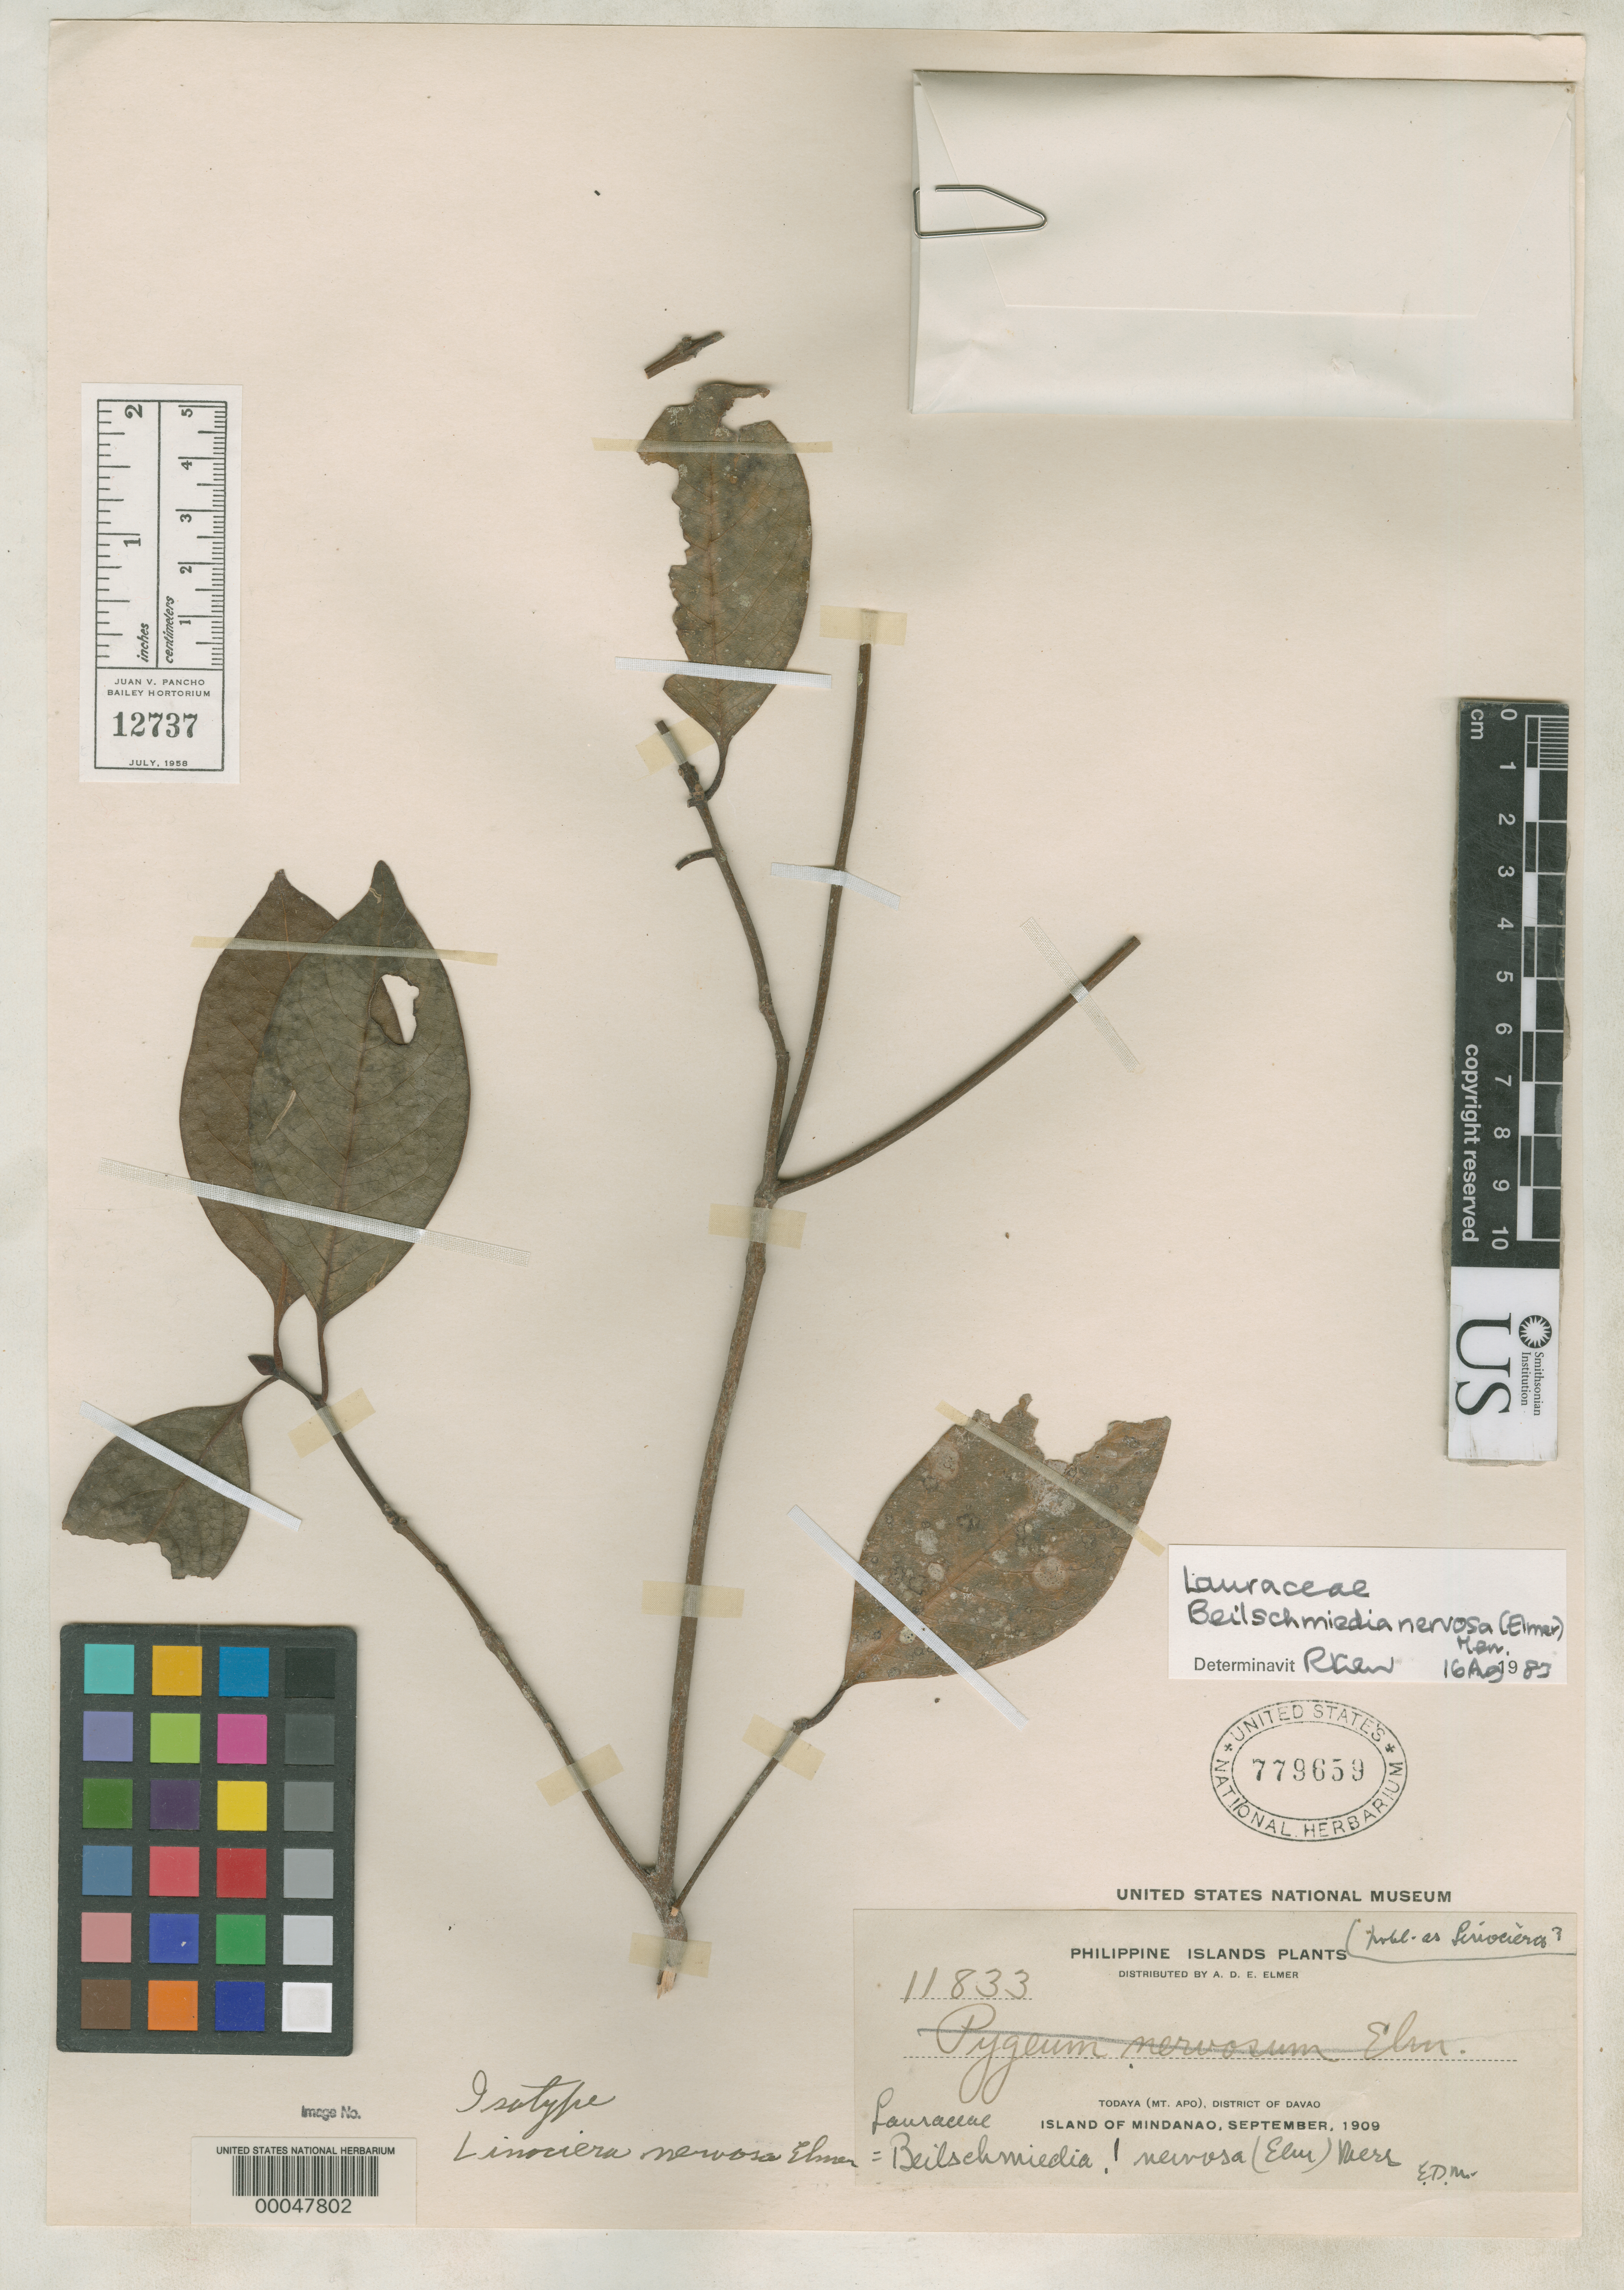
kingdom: Plantae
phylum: Tracheophyta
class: Magnoliopsida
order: Lamiales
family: Oleaceae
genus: Linociera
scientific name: Linociera nervosa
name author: Elmer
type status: Isotype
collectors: A. D. E. Elmer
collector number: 11833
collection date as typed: Sep 1909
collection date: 1909-09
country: Philippines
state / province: Davao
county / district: Davao del Sur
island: Mindanao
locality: Todaya, Mt. Apo.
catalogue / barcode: US 779659